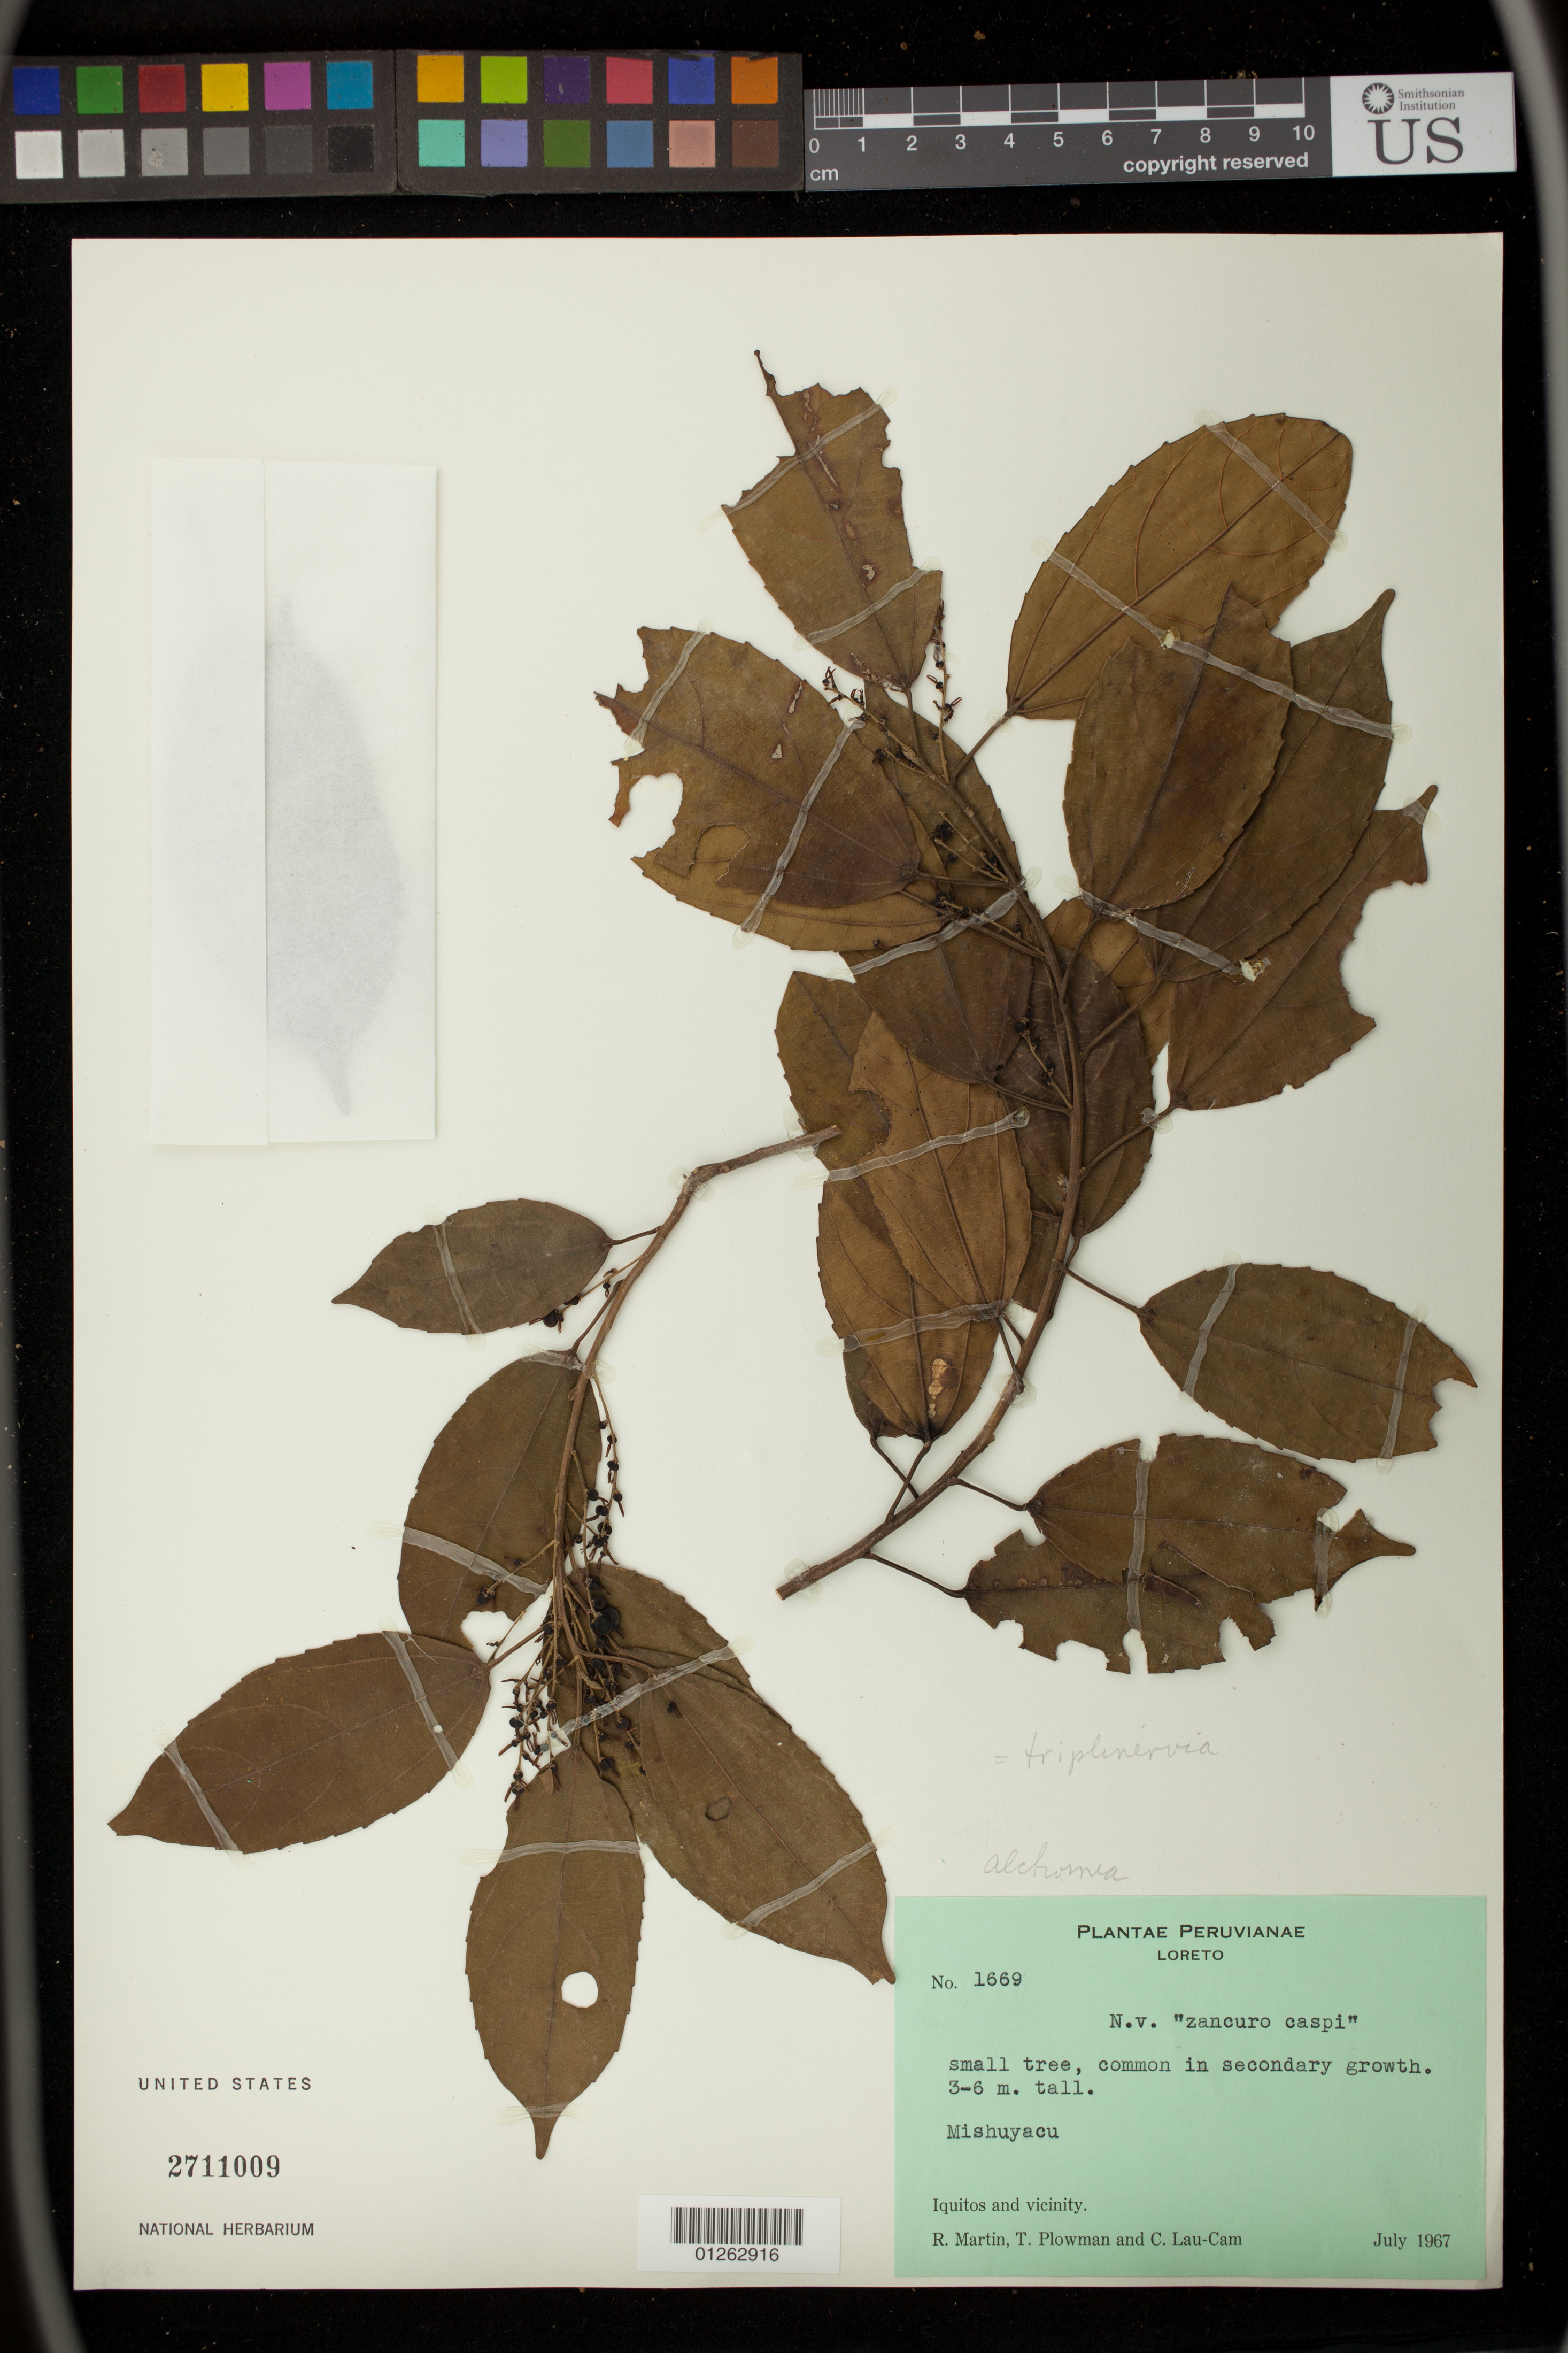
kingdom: Plantae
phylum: Tracheophyta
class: Magnoliopsida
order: Malpighiales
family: Euphorbiaceae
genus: Alchornea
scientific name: Alchornea triplinervia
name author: (Spreng.) Müll. Arg.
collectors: R. Martin, T. Plowman & C. Lau-Cam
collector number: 1669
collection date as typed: Jul 1967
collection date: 1967-07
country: Peru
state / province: Loreto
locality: Iquitos and vicinity.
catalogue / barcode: US 2711009